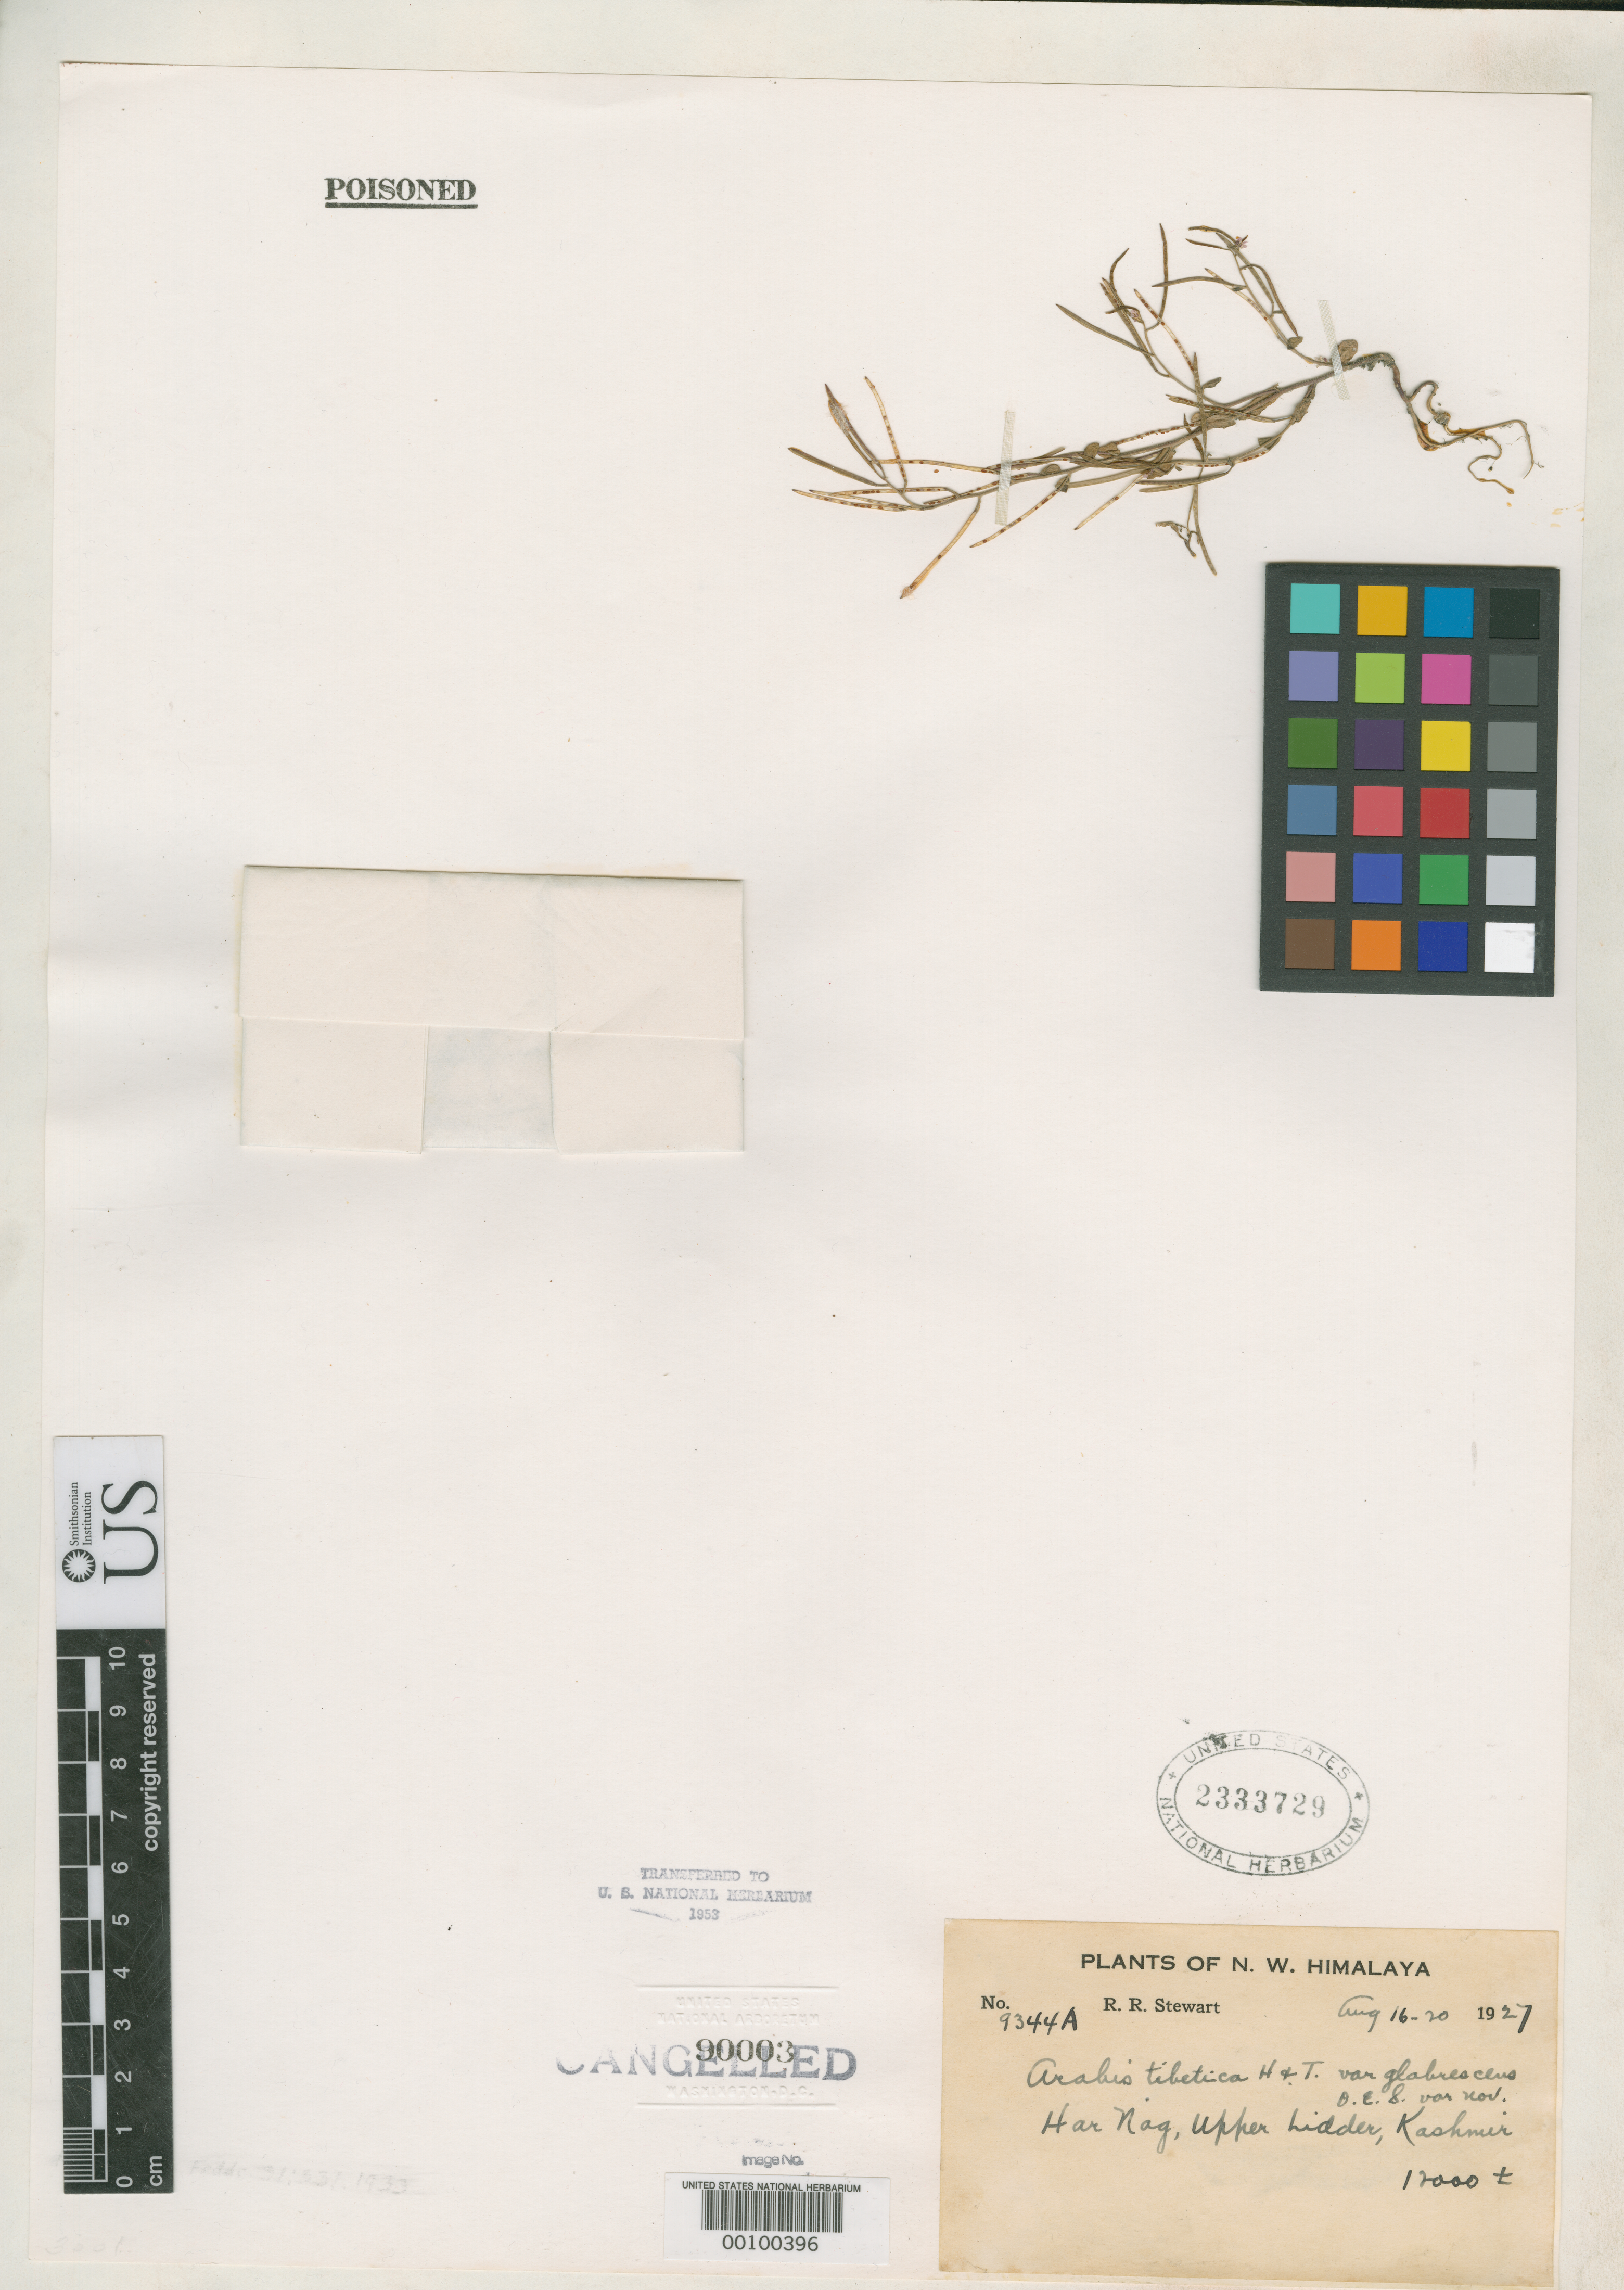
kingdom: Plantae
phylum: Tracheophyta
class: Magnoliopsida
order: Brassicales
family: Brassicaceae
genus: Arabis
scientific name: Arabis tibetica var. glabrescens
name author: O.E. Schulz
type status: Isotype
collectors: R. R. Stewart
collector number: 9344 a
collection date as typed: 16 Aug 1927 to 20 Aug 1927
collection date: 1927-08-16/1927-08-20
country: India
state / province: Jammu and Kashmir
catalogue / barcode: US 2333729